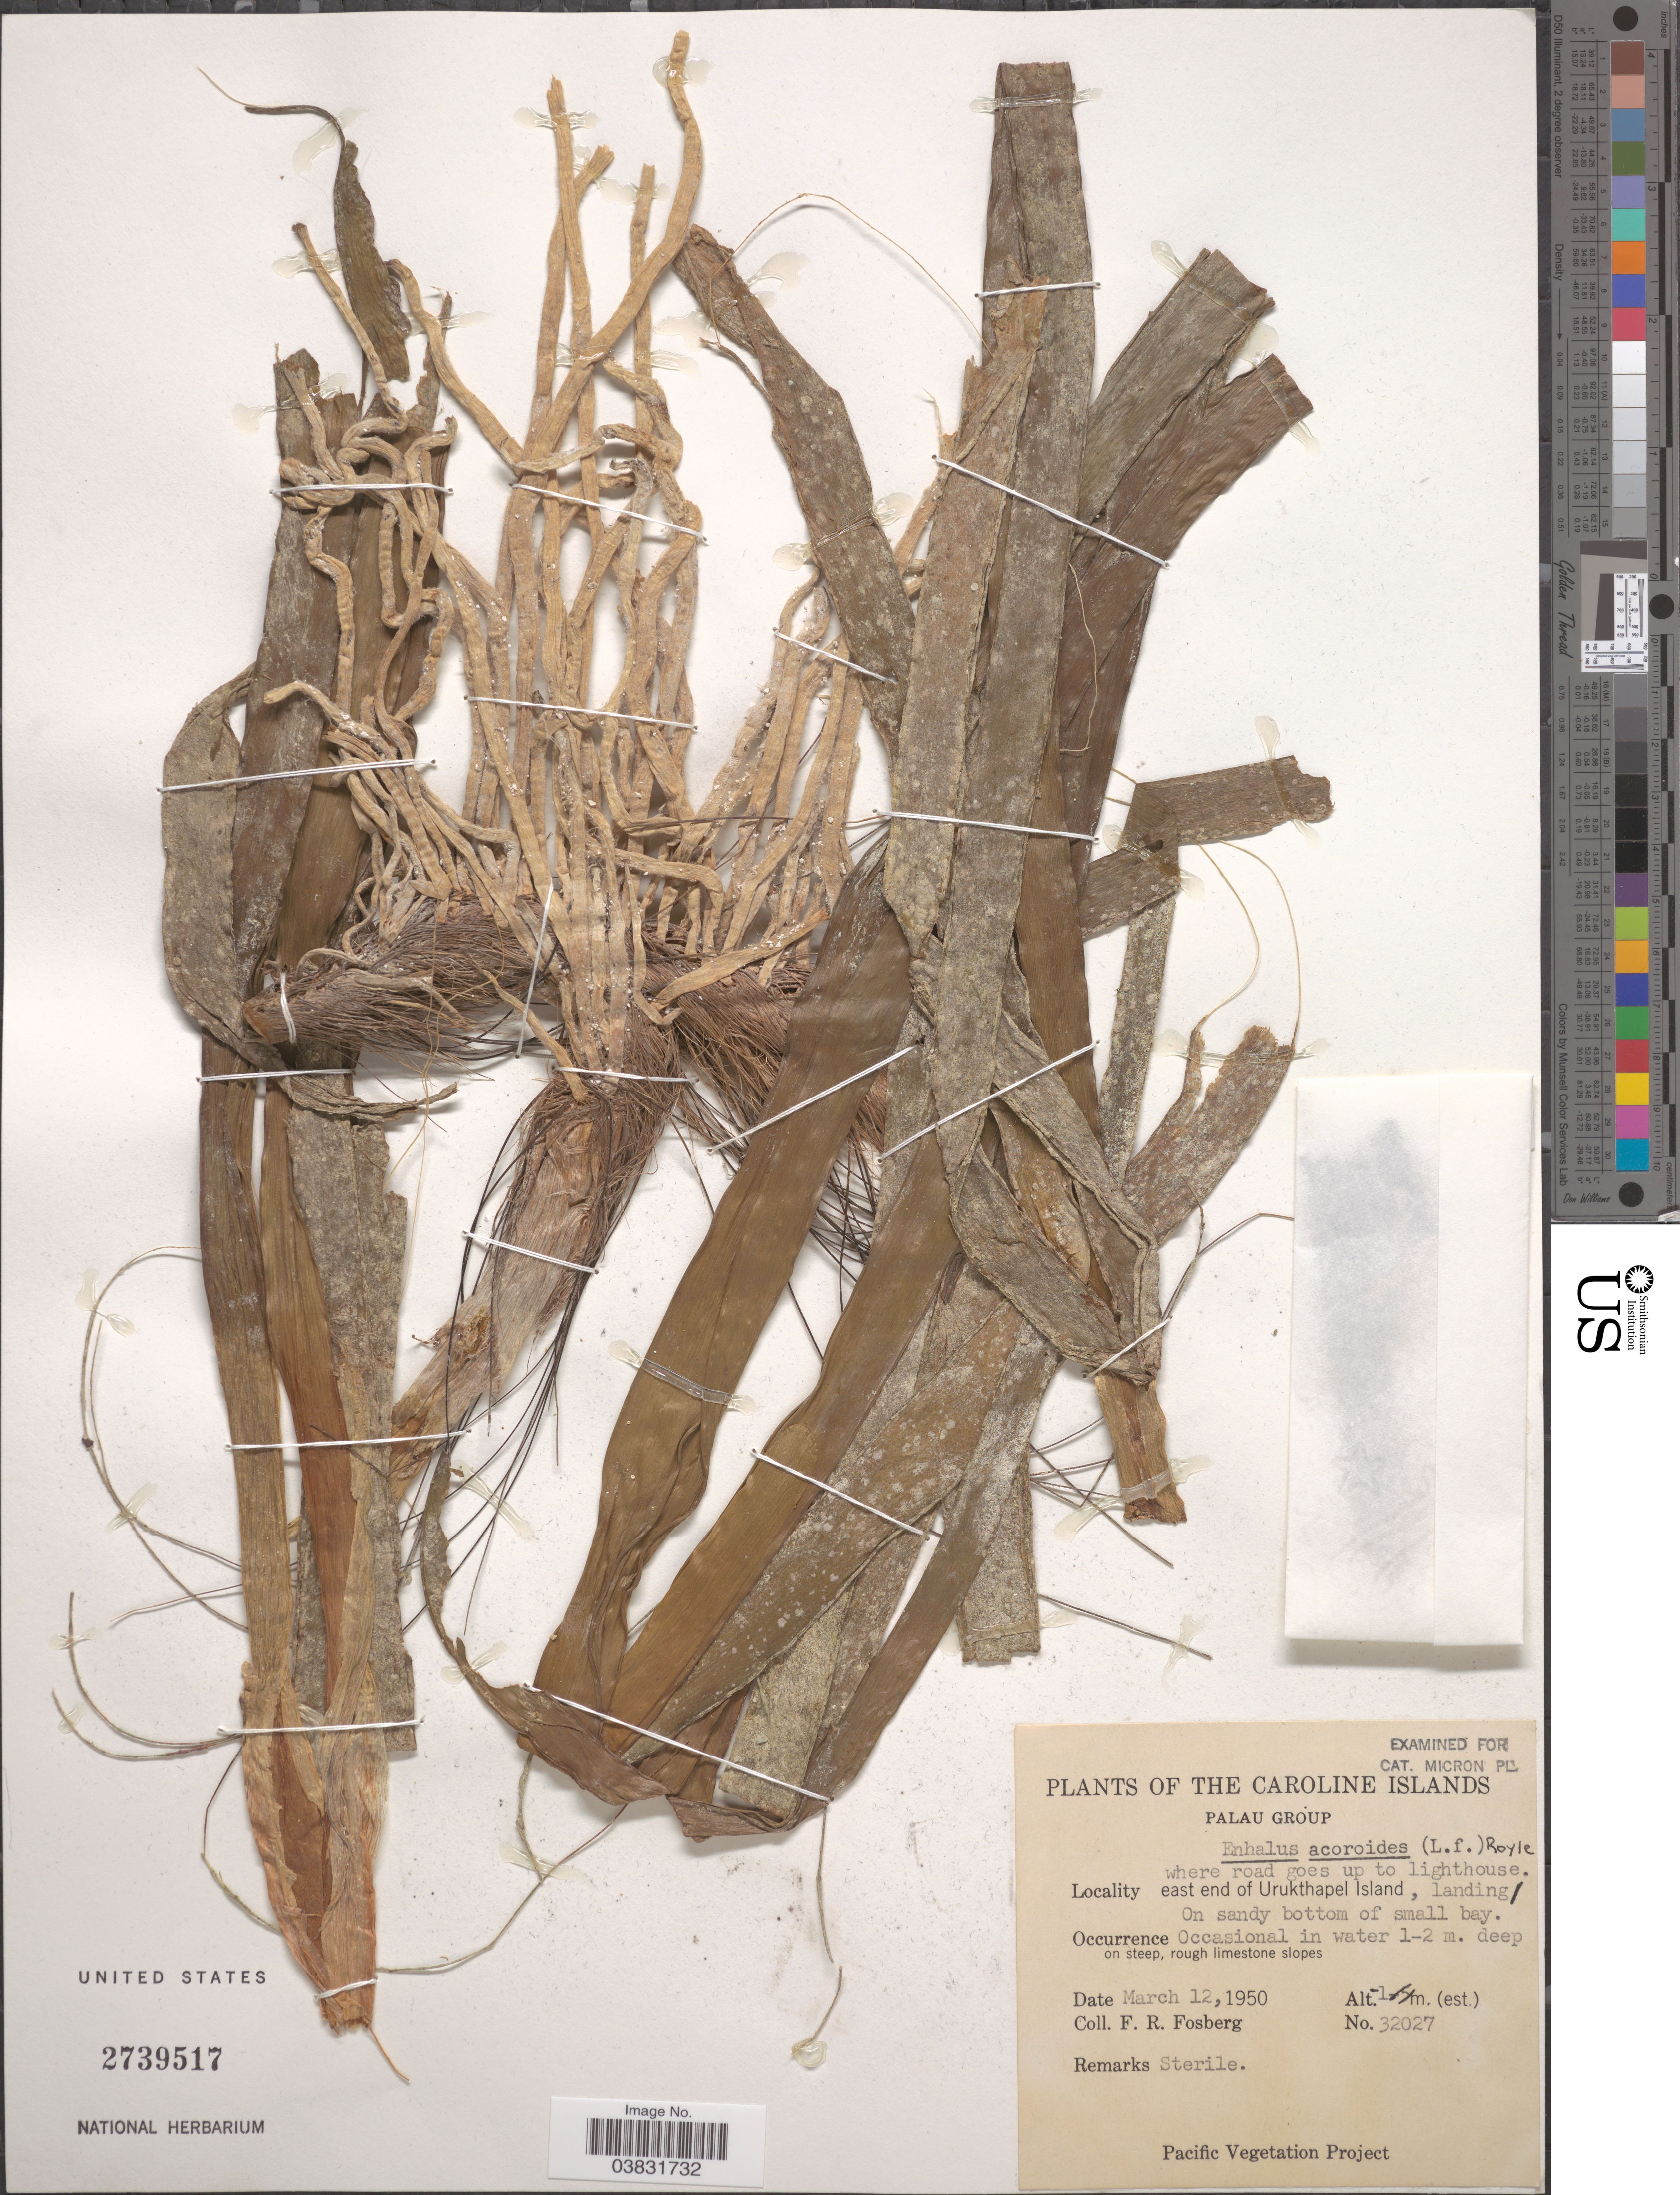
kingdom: Plantae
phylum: Tracheophyta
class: Liliopsida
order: Alismatales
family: Hydrocharitaceae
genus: Enhalus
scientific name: Enhalus acoroides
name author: (L. f.) Royle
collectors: F. R. Fosberg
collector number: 32027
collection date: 1950-03-12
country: Palau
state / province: Koror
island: Ngeruktabel [Urukthapel]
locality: The Caroline Islands. Palau Group. East end of Urukthapel Island, landing where road goes up to lighthouse.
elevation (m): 1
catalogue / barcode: US 2739517